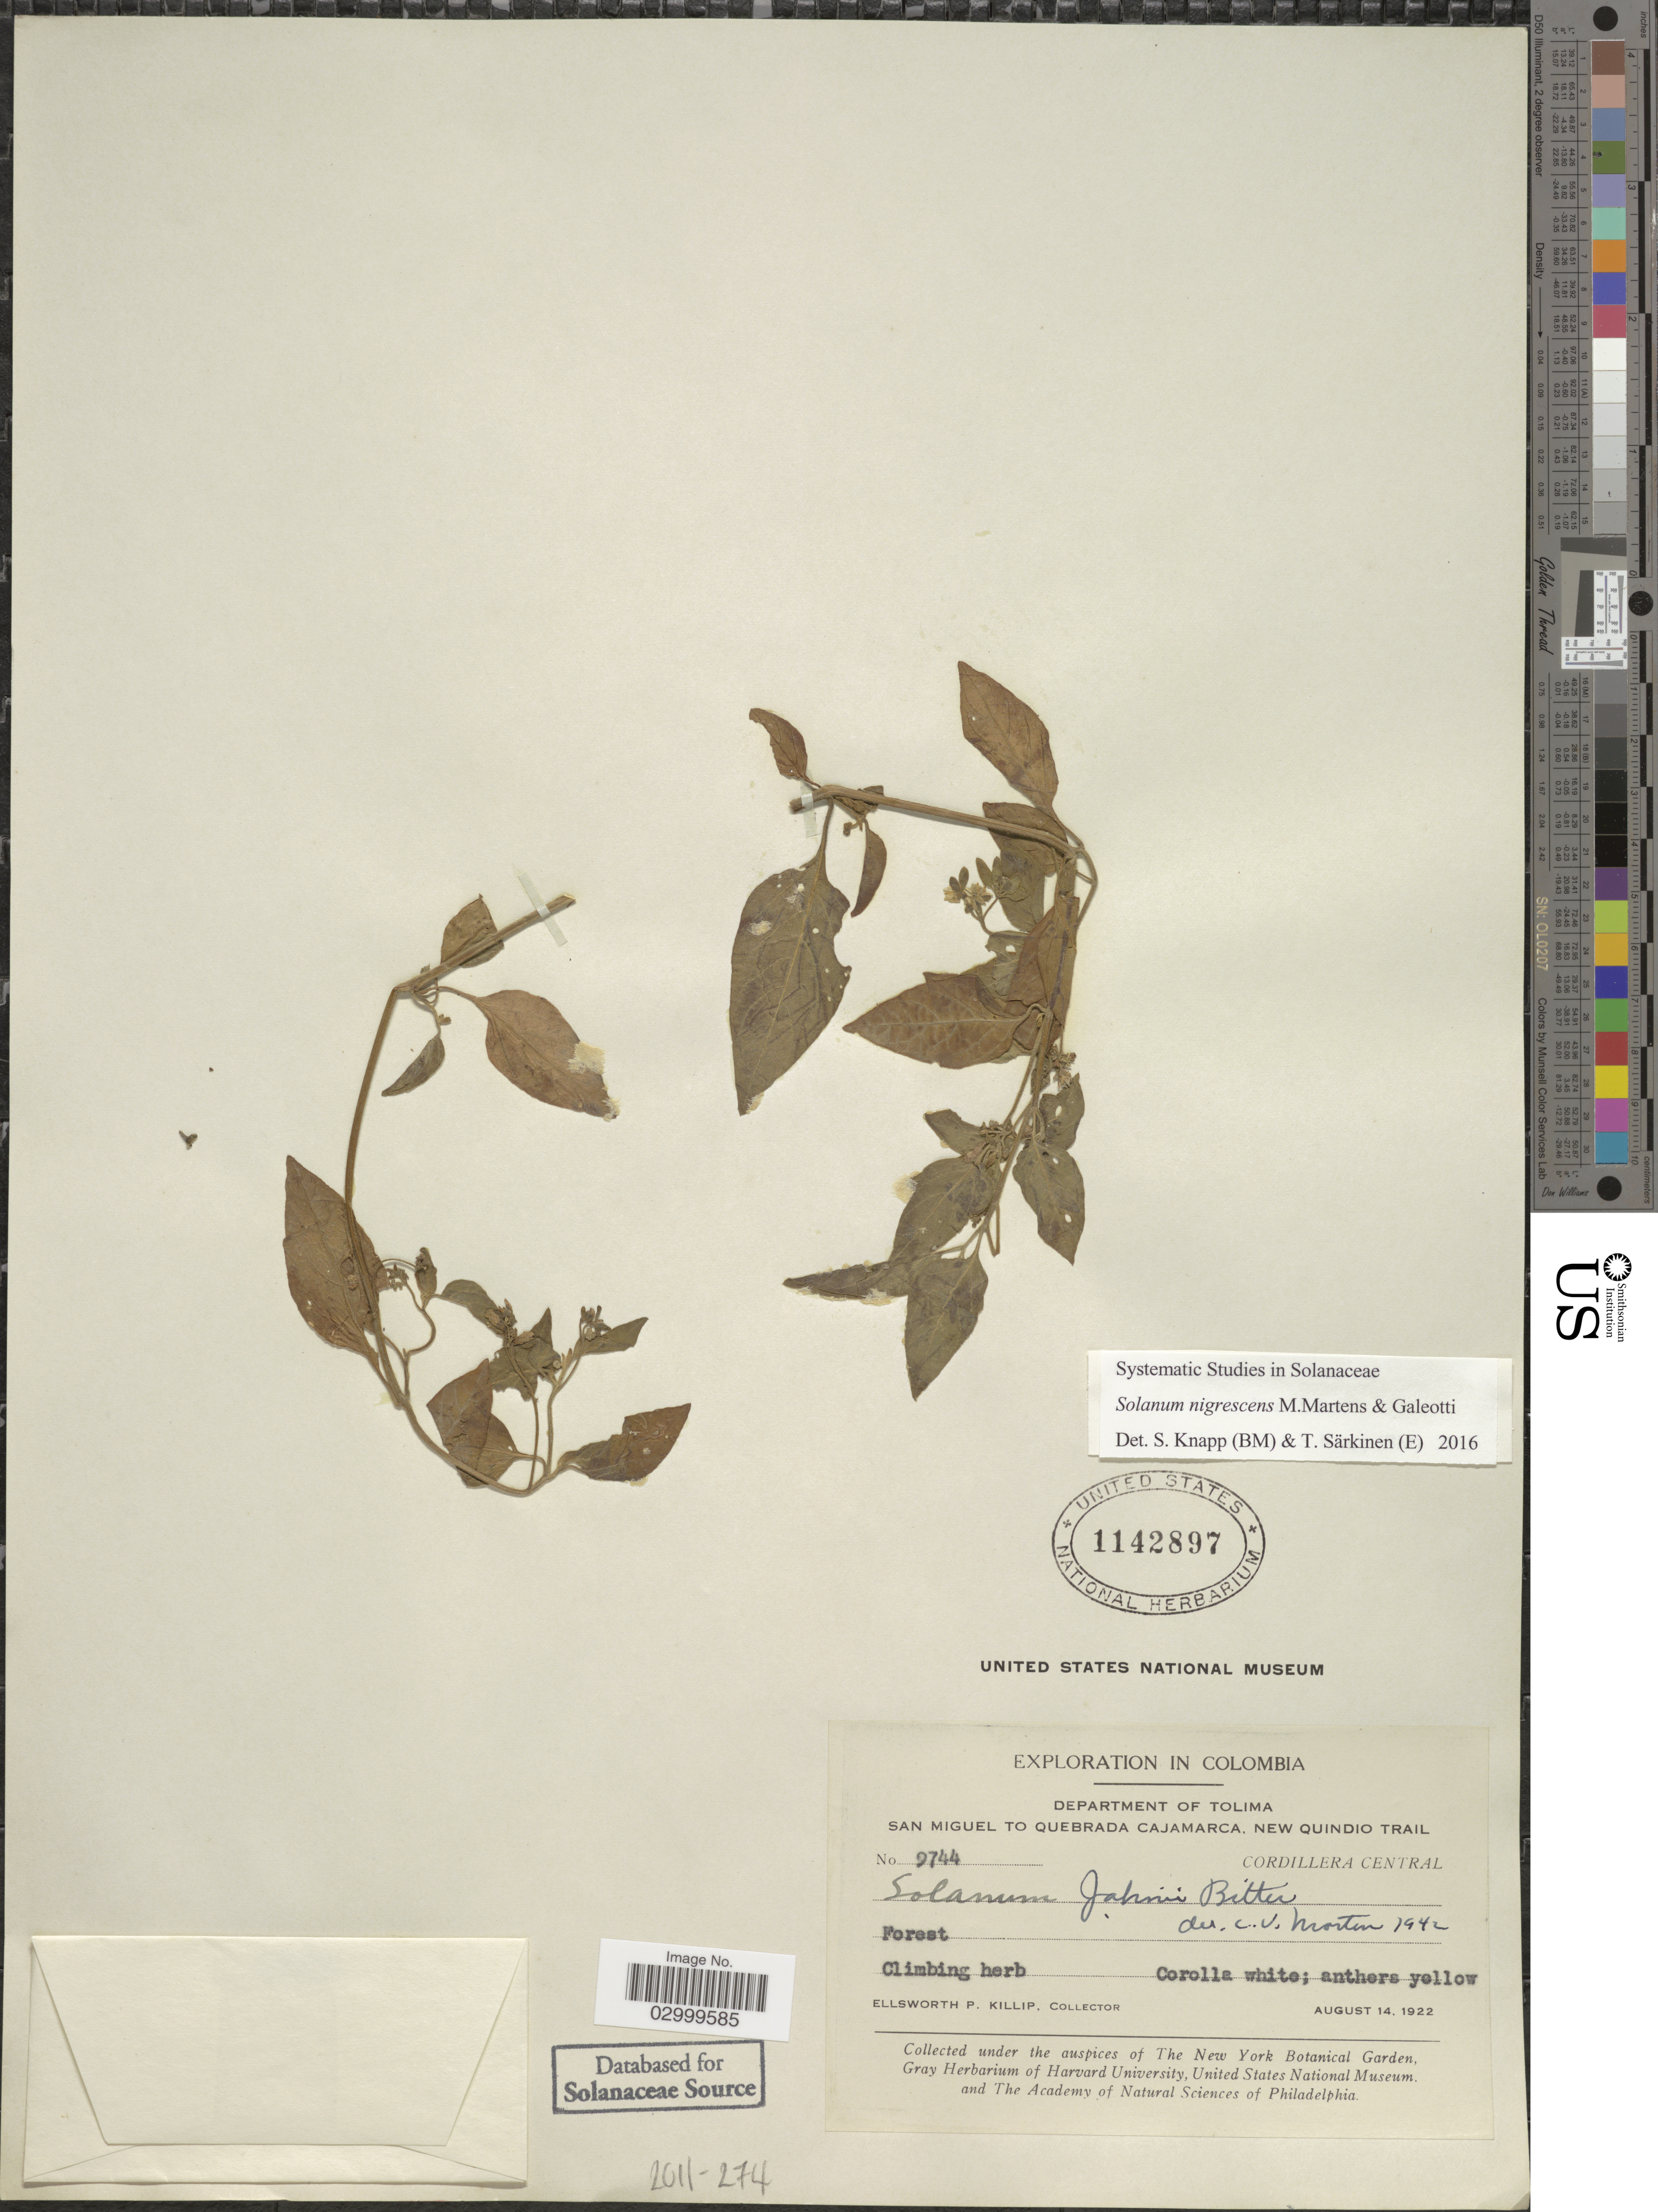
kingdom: Plantae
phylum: Tracheophyta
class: Magnoliopsida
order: Solanales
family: Solanaceae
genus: Solanum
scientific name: Solanum nigrescens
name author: M. Martens & Galeotti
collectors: E. P. Killip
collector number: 9744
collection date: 1922-08-14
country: Colombia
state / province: Tolima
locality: Department of Tolima. San Miguel to Quebrada Cajamarca, New Quindio trail. Cordillera Central.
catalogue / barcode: US 1142897